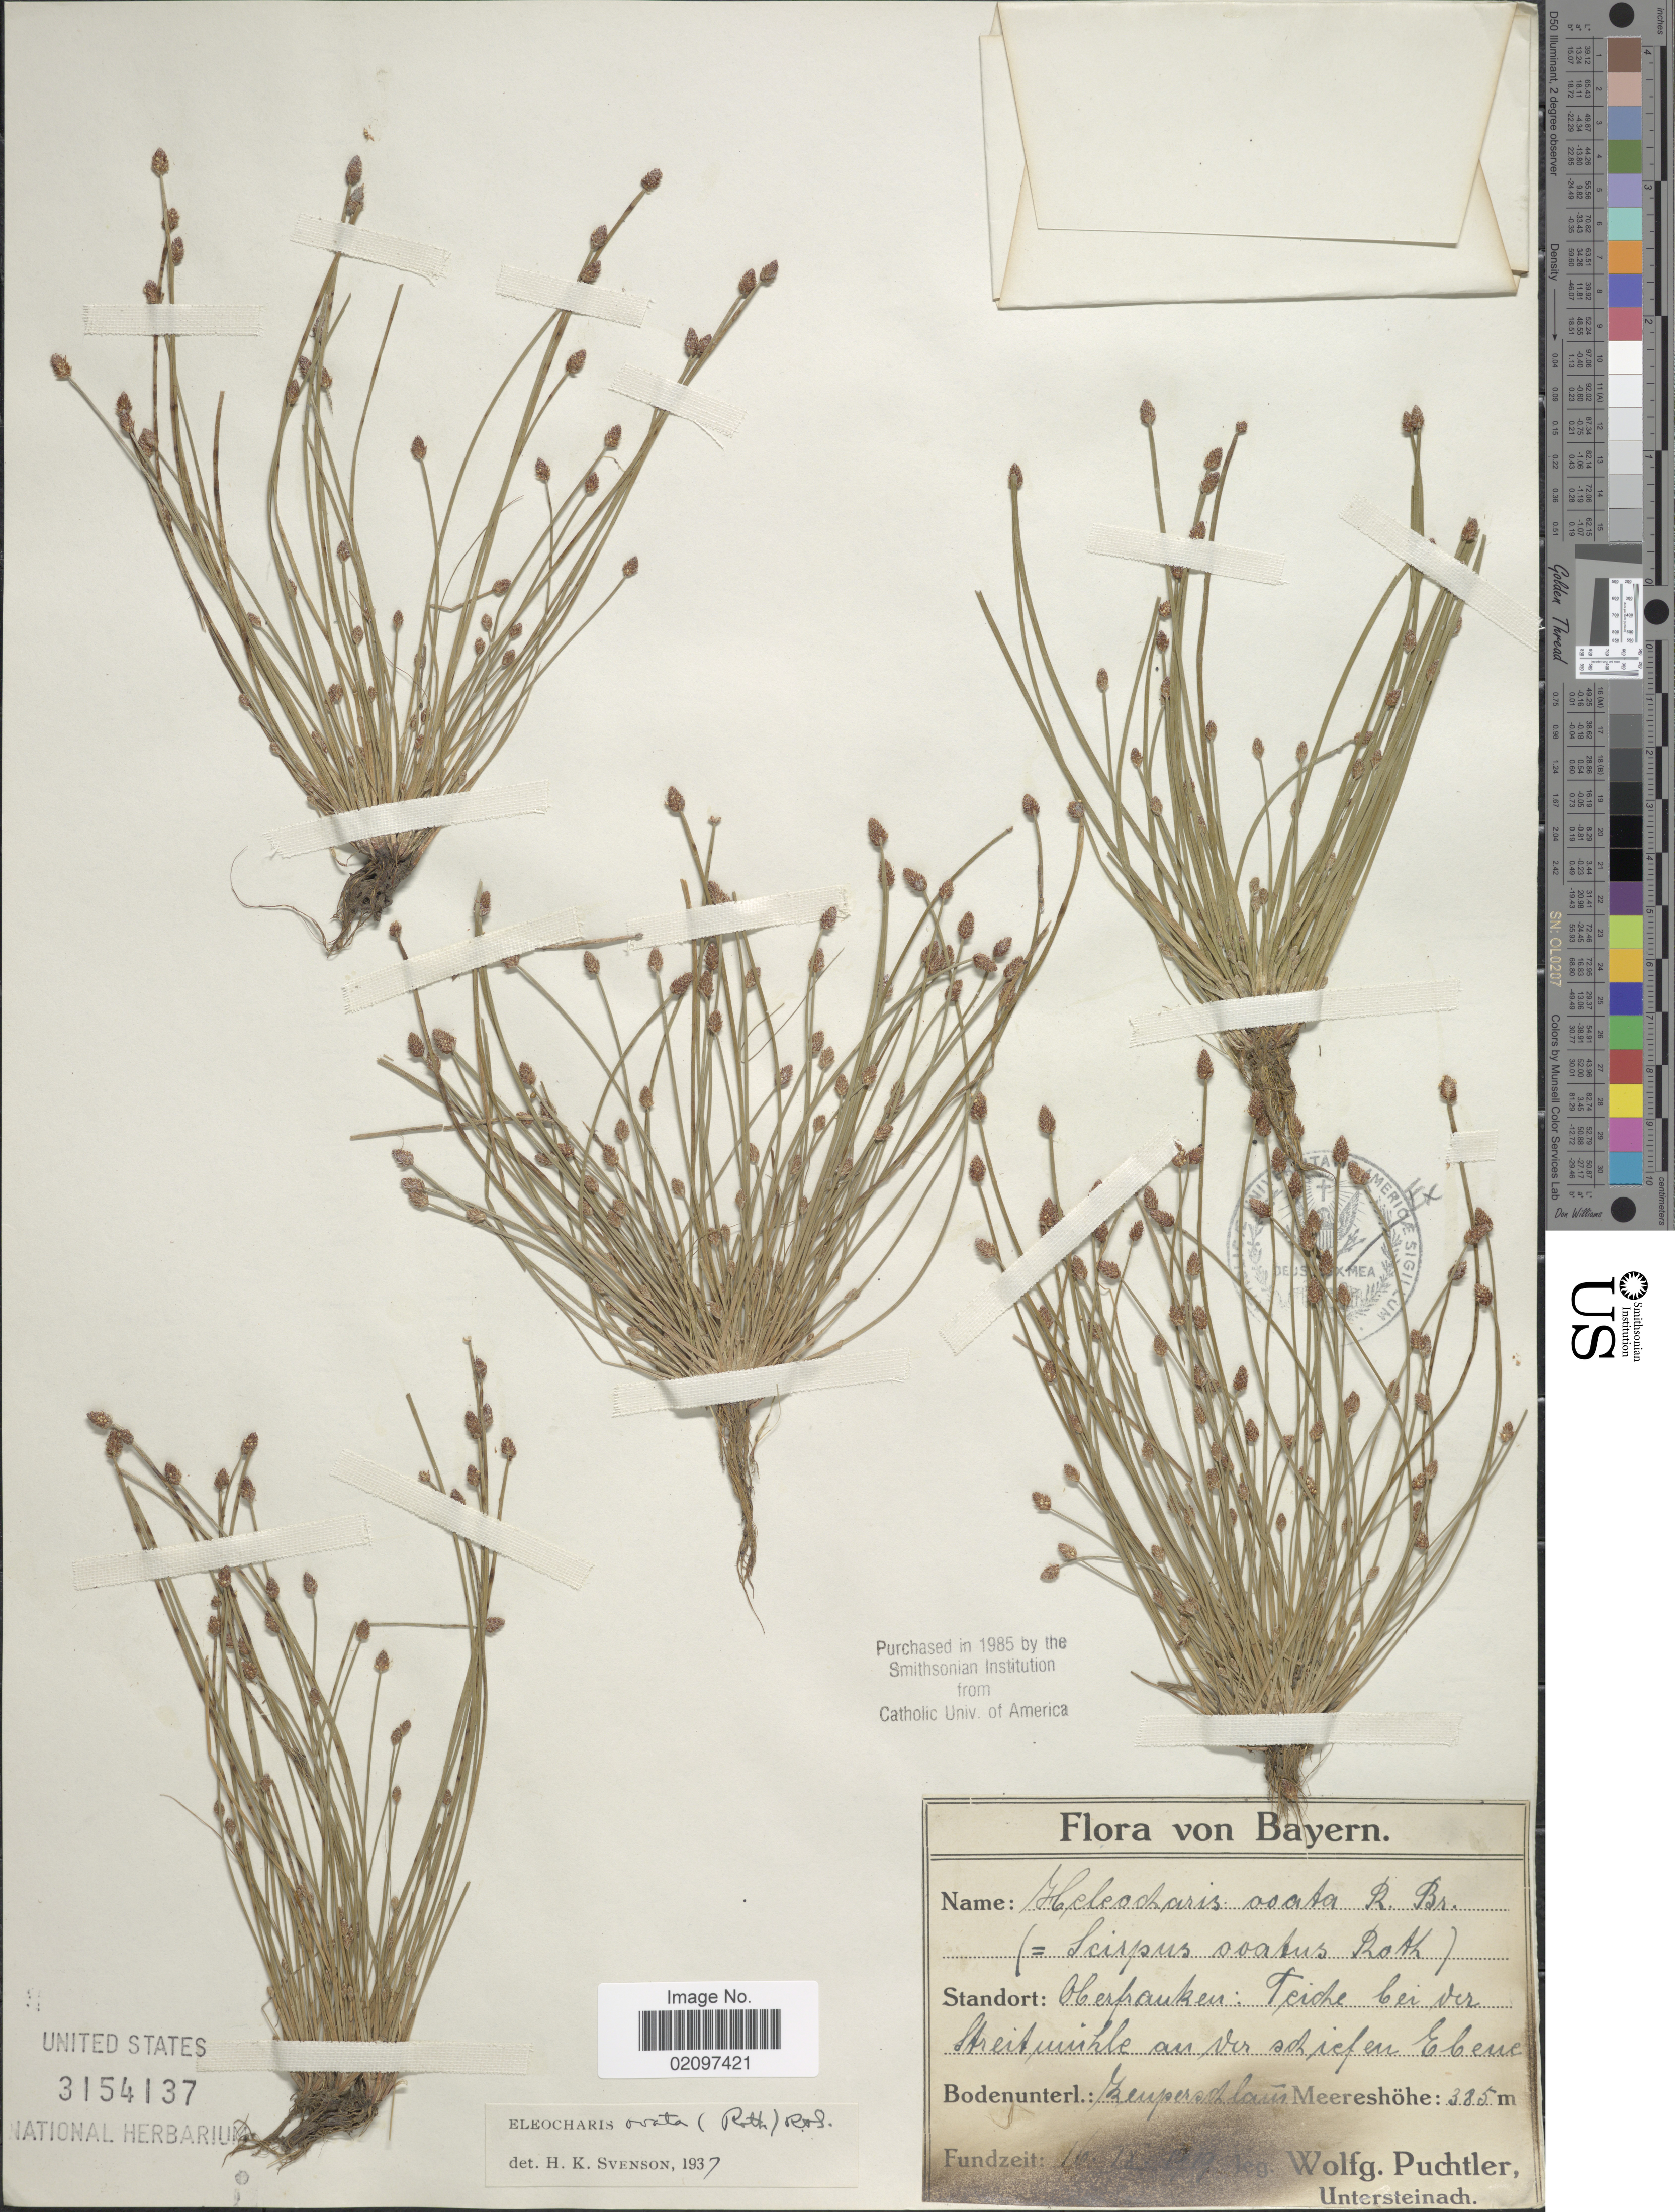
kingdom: Plantae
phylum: Tracheophyta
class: Liliopsida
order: Poales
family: Cyperaceae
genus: Eleocharis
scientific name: Eleocharis ovata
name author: (Roth) Roem. & Schult.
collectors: W. Puchtler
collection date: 1919-09-16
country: Germany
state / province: Bayern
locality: Bayern, Oberfranken: Teiche bei der Streituichle au der schiefen Ebene. [interpreted]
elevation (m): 335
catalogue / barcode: US 3154137